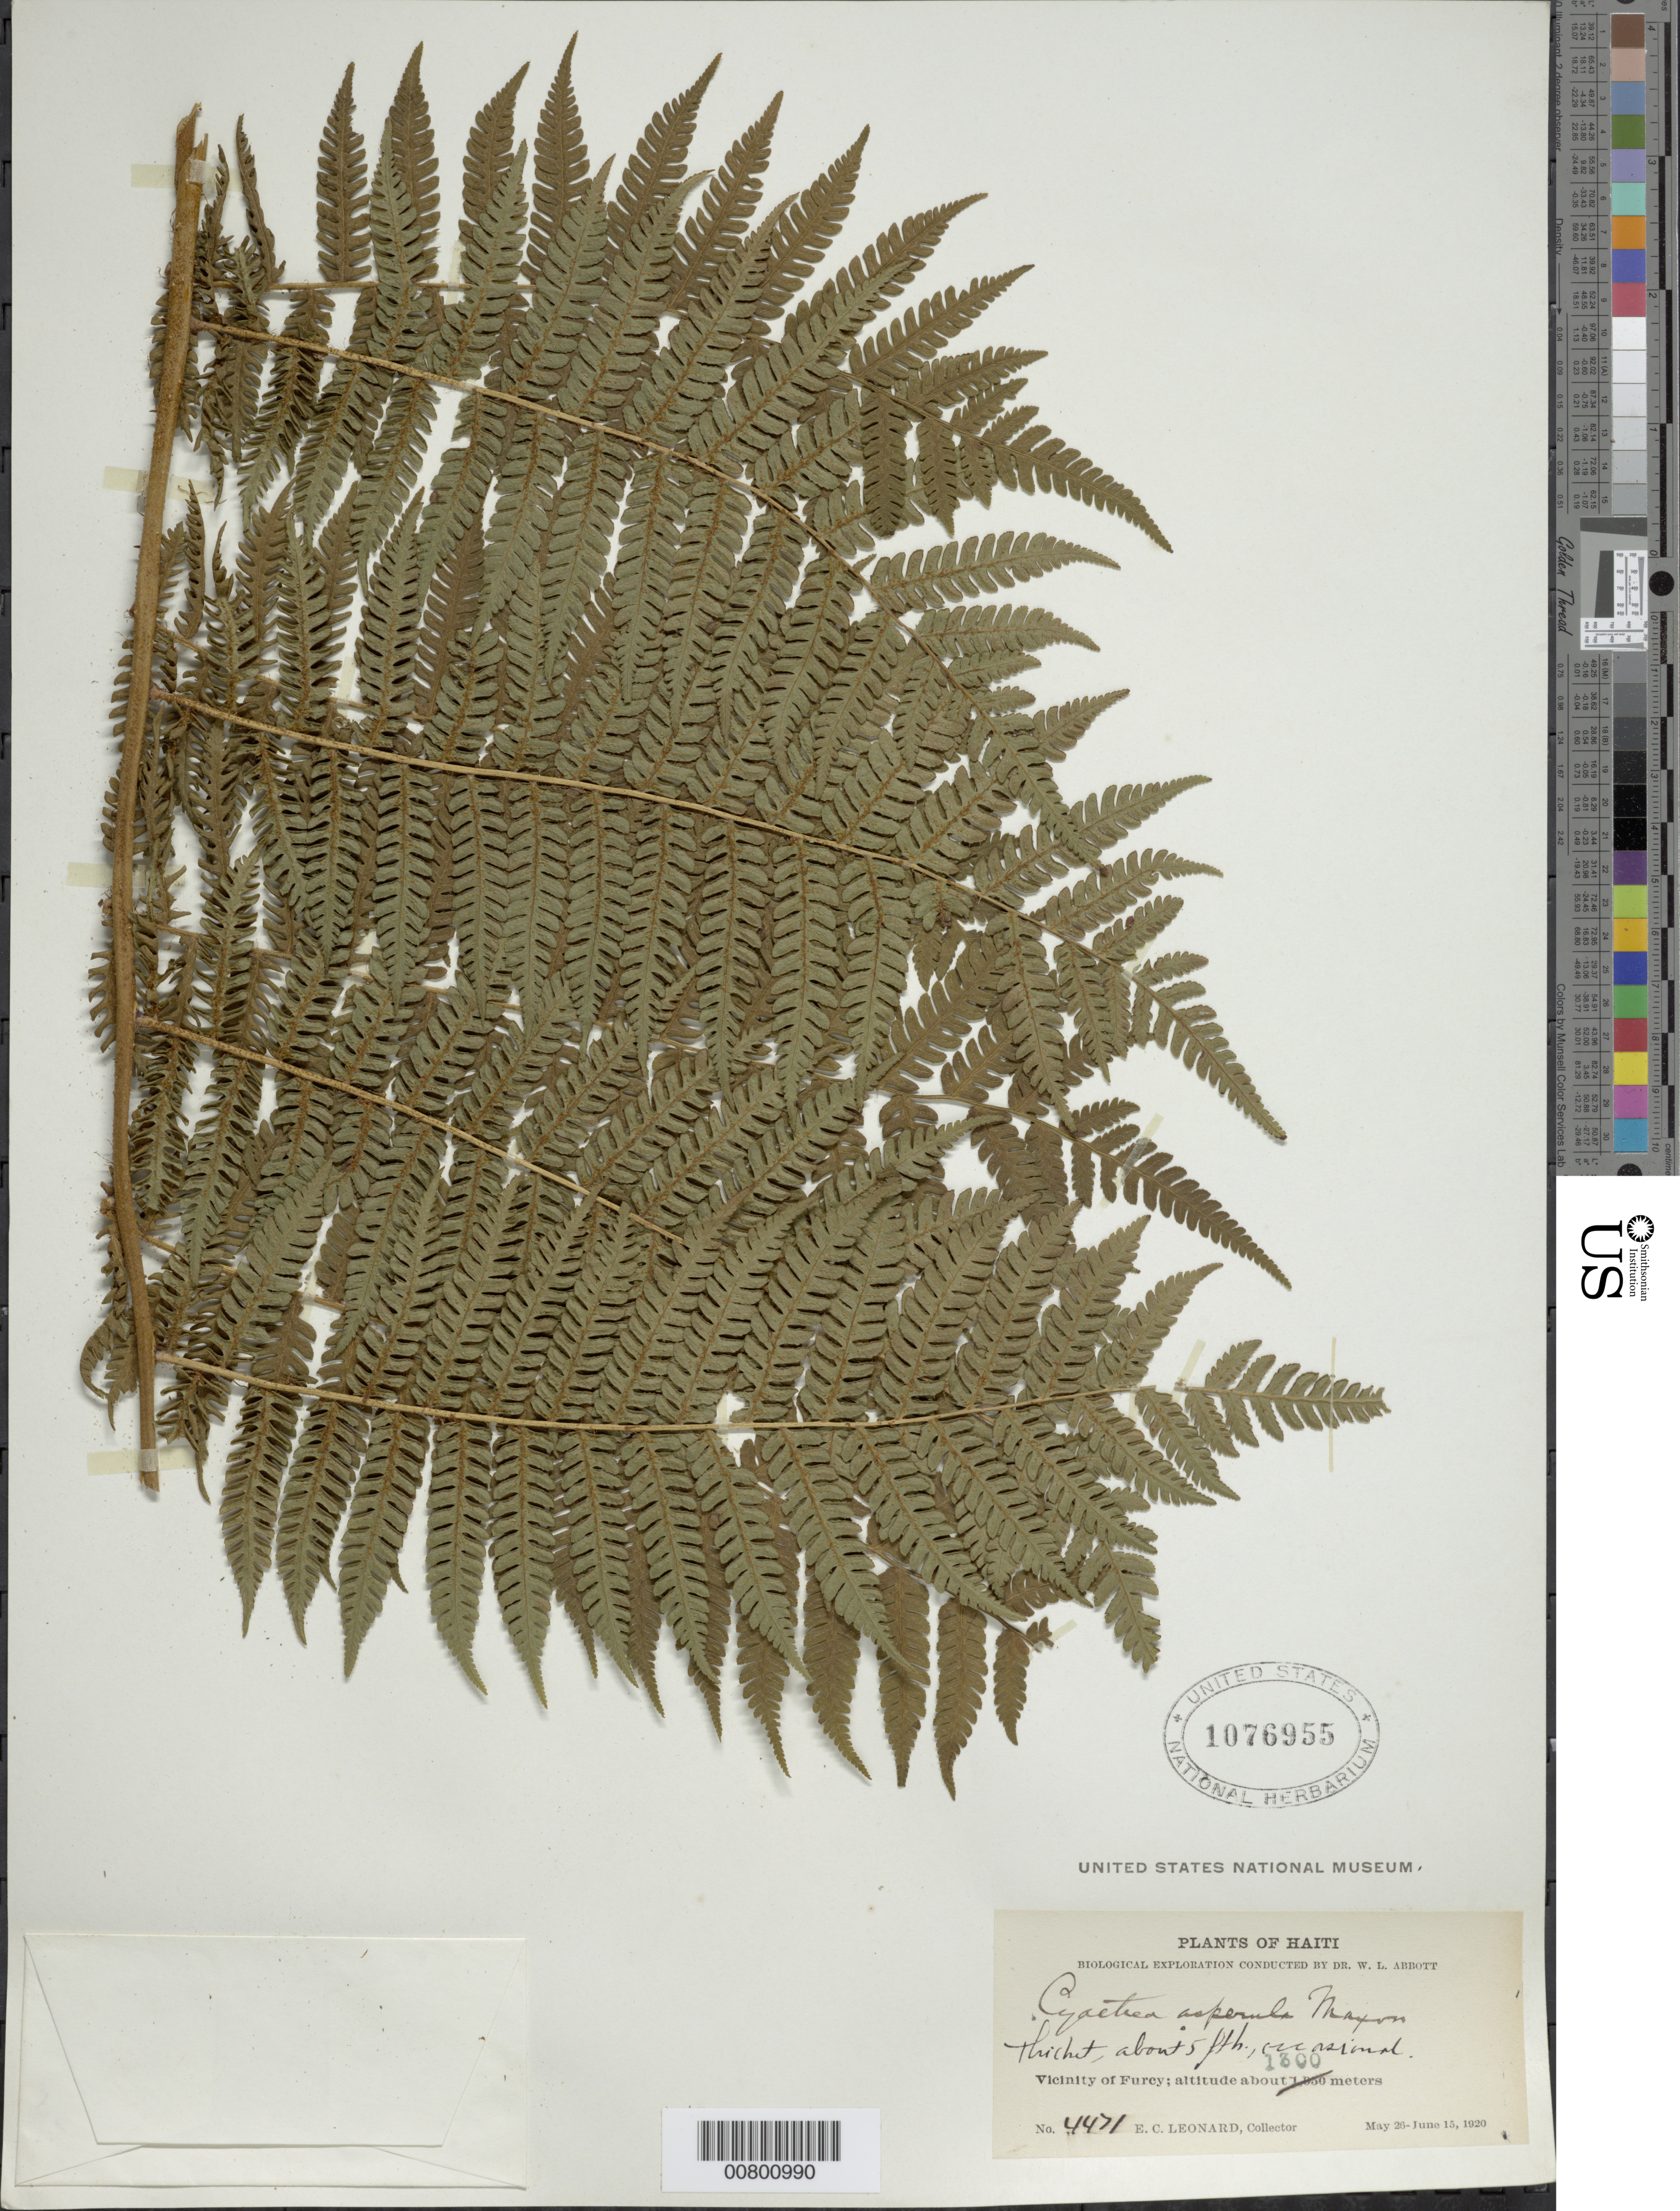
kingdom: Plantae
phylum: Tracheophyta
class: Polypodiopsida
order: Cyatheales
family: Cyatheaceae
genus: Cyathea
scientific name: Cyathea furfuracea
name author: Christ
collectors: E. C. Leonard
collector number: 4471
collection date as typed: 20 May 1920 to 15 Jun 1920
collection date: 1920-05-20/1920-06-15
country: Haiti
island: Hispaniola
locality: Furcy vicinity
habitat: Thicket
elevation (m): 1300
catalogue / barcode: US 1076955